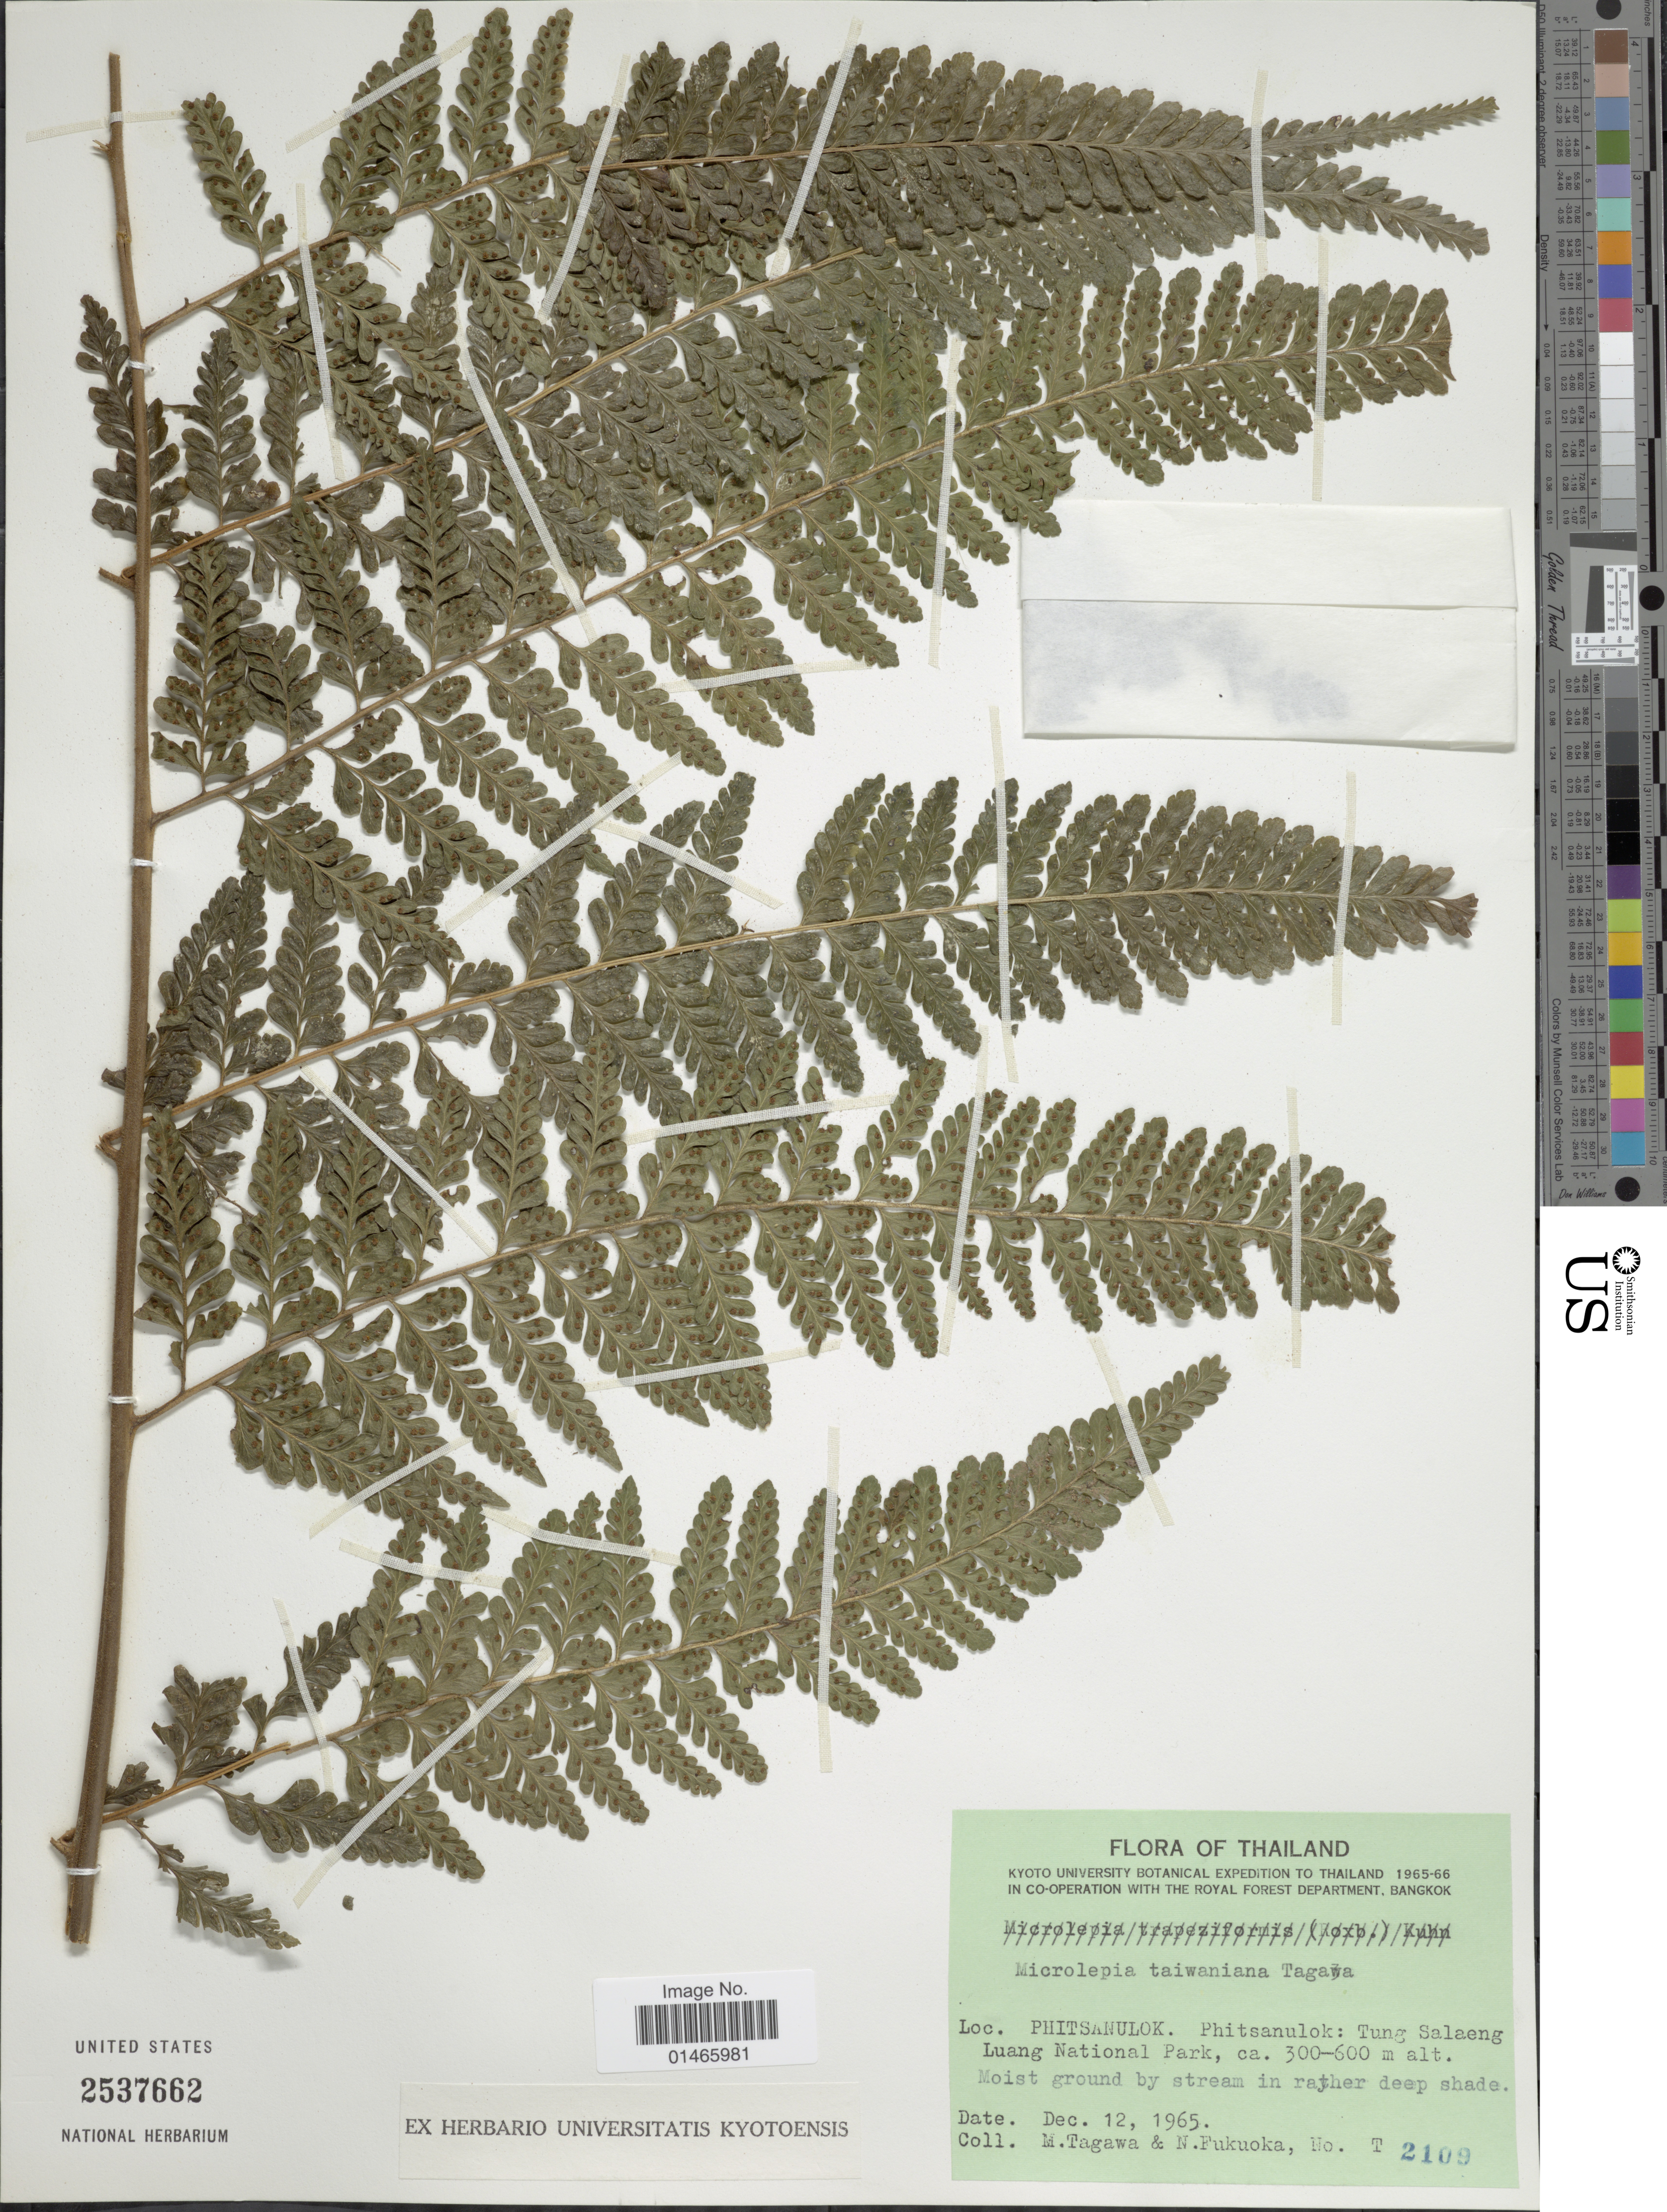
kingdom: Plantae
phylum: Tracheophyta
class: Polypodiopsida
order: Polypodiales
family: Dennstaedtiaceae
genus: Microlepia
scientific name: Microlepia taiwaniana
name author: Tagawa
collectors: M. Tagawa & N. Fukuoka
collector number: T2109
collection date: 1965-12-12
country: Thailand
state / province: Phitsanulok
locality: Tung Salaeng Luang National Park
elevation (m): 300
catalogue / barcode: US 2537662